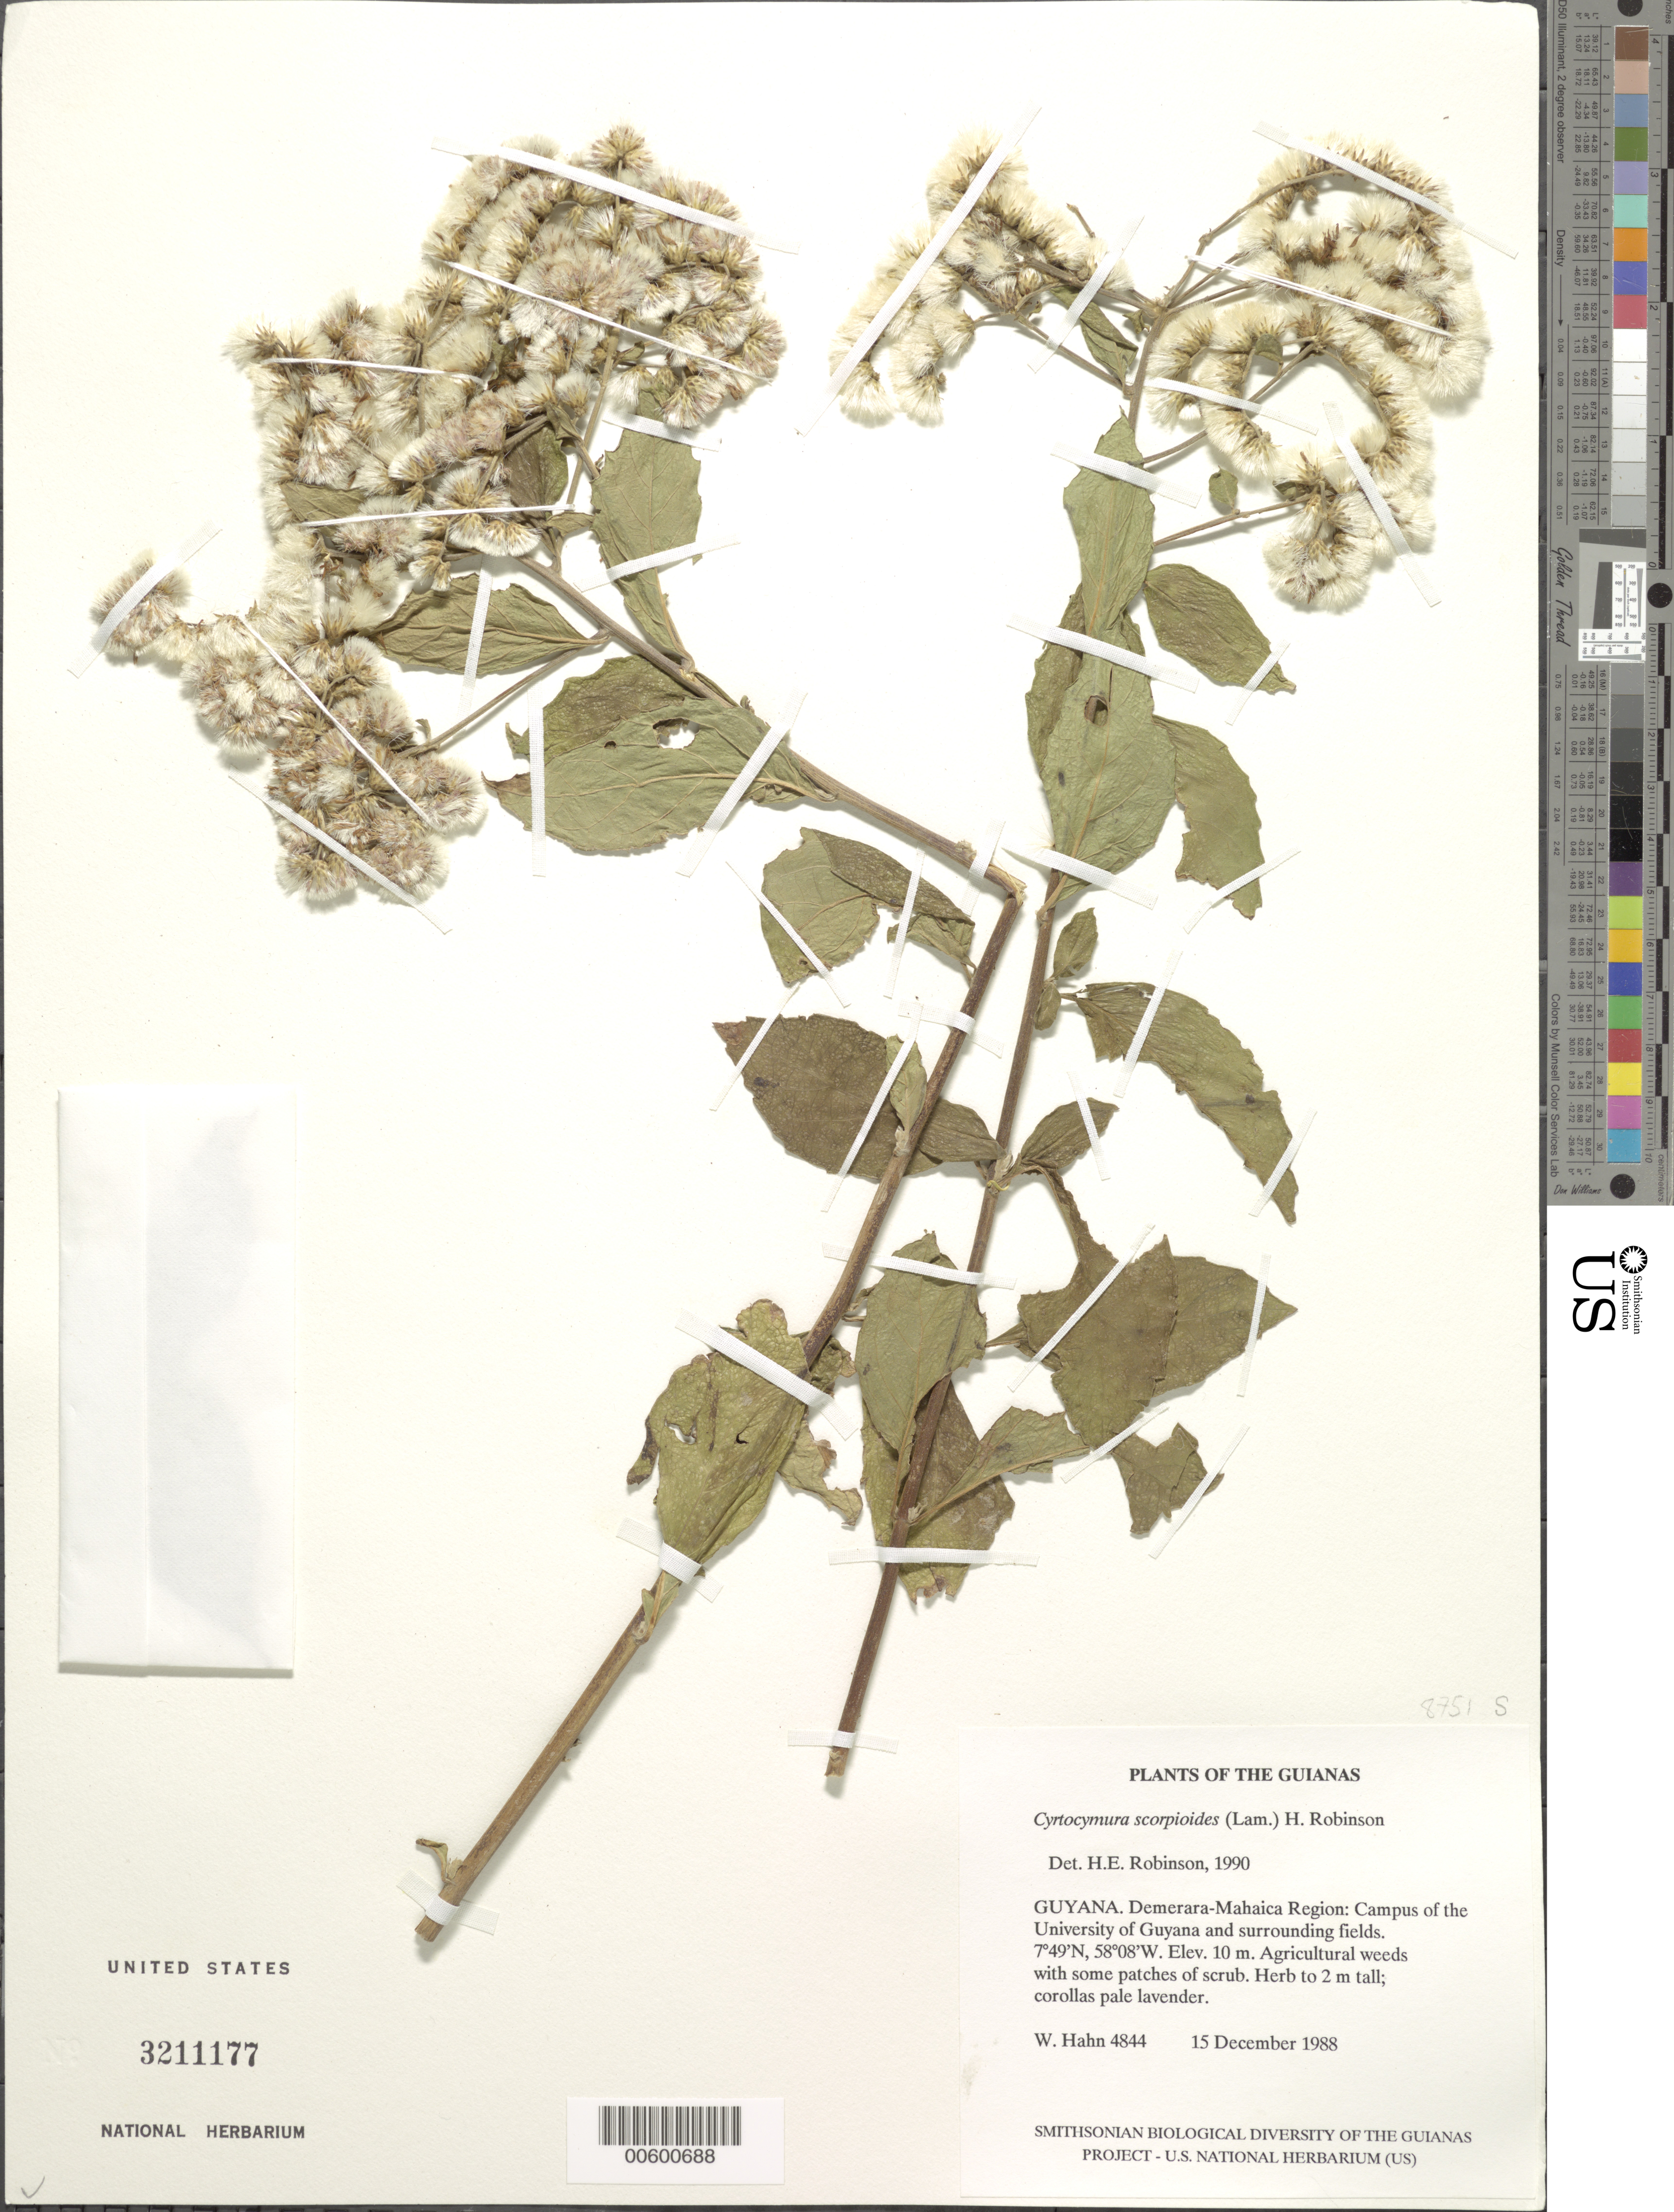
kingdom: Plantae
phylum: Tracheophyta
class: Magnoliopsida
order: Asterales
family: Asteraceae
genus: Cyrtocymura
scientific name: Cyrtocymura scorpioides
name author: (Lam.) H. Rob.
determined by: Robinson, Harold E., (US)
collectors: W. Hahn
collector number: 4844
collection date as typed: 15 December 1988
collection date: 1988-12-15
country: Guyana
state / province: Demerara-Mahaica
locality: Campus of the University of Guyana and surrounding fields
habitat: Agricultural weeds with some patches of scrub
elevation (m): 10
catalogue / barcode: US 3211177